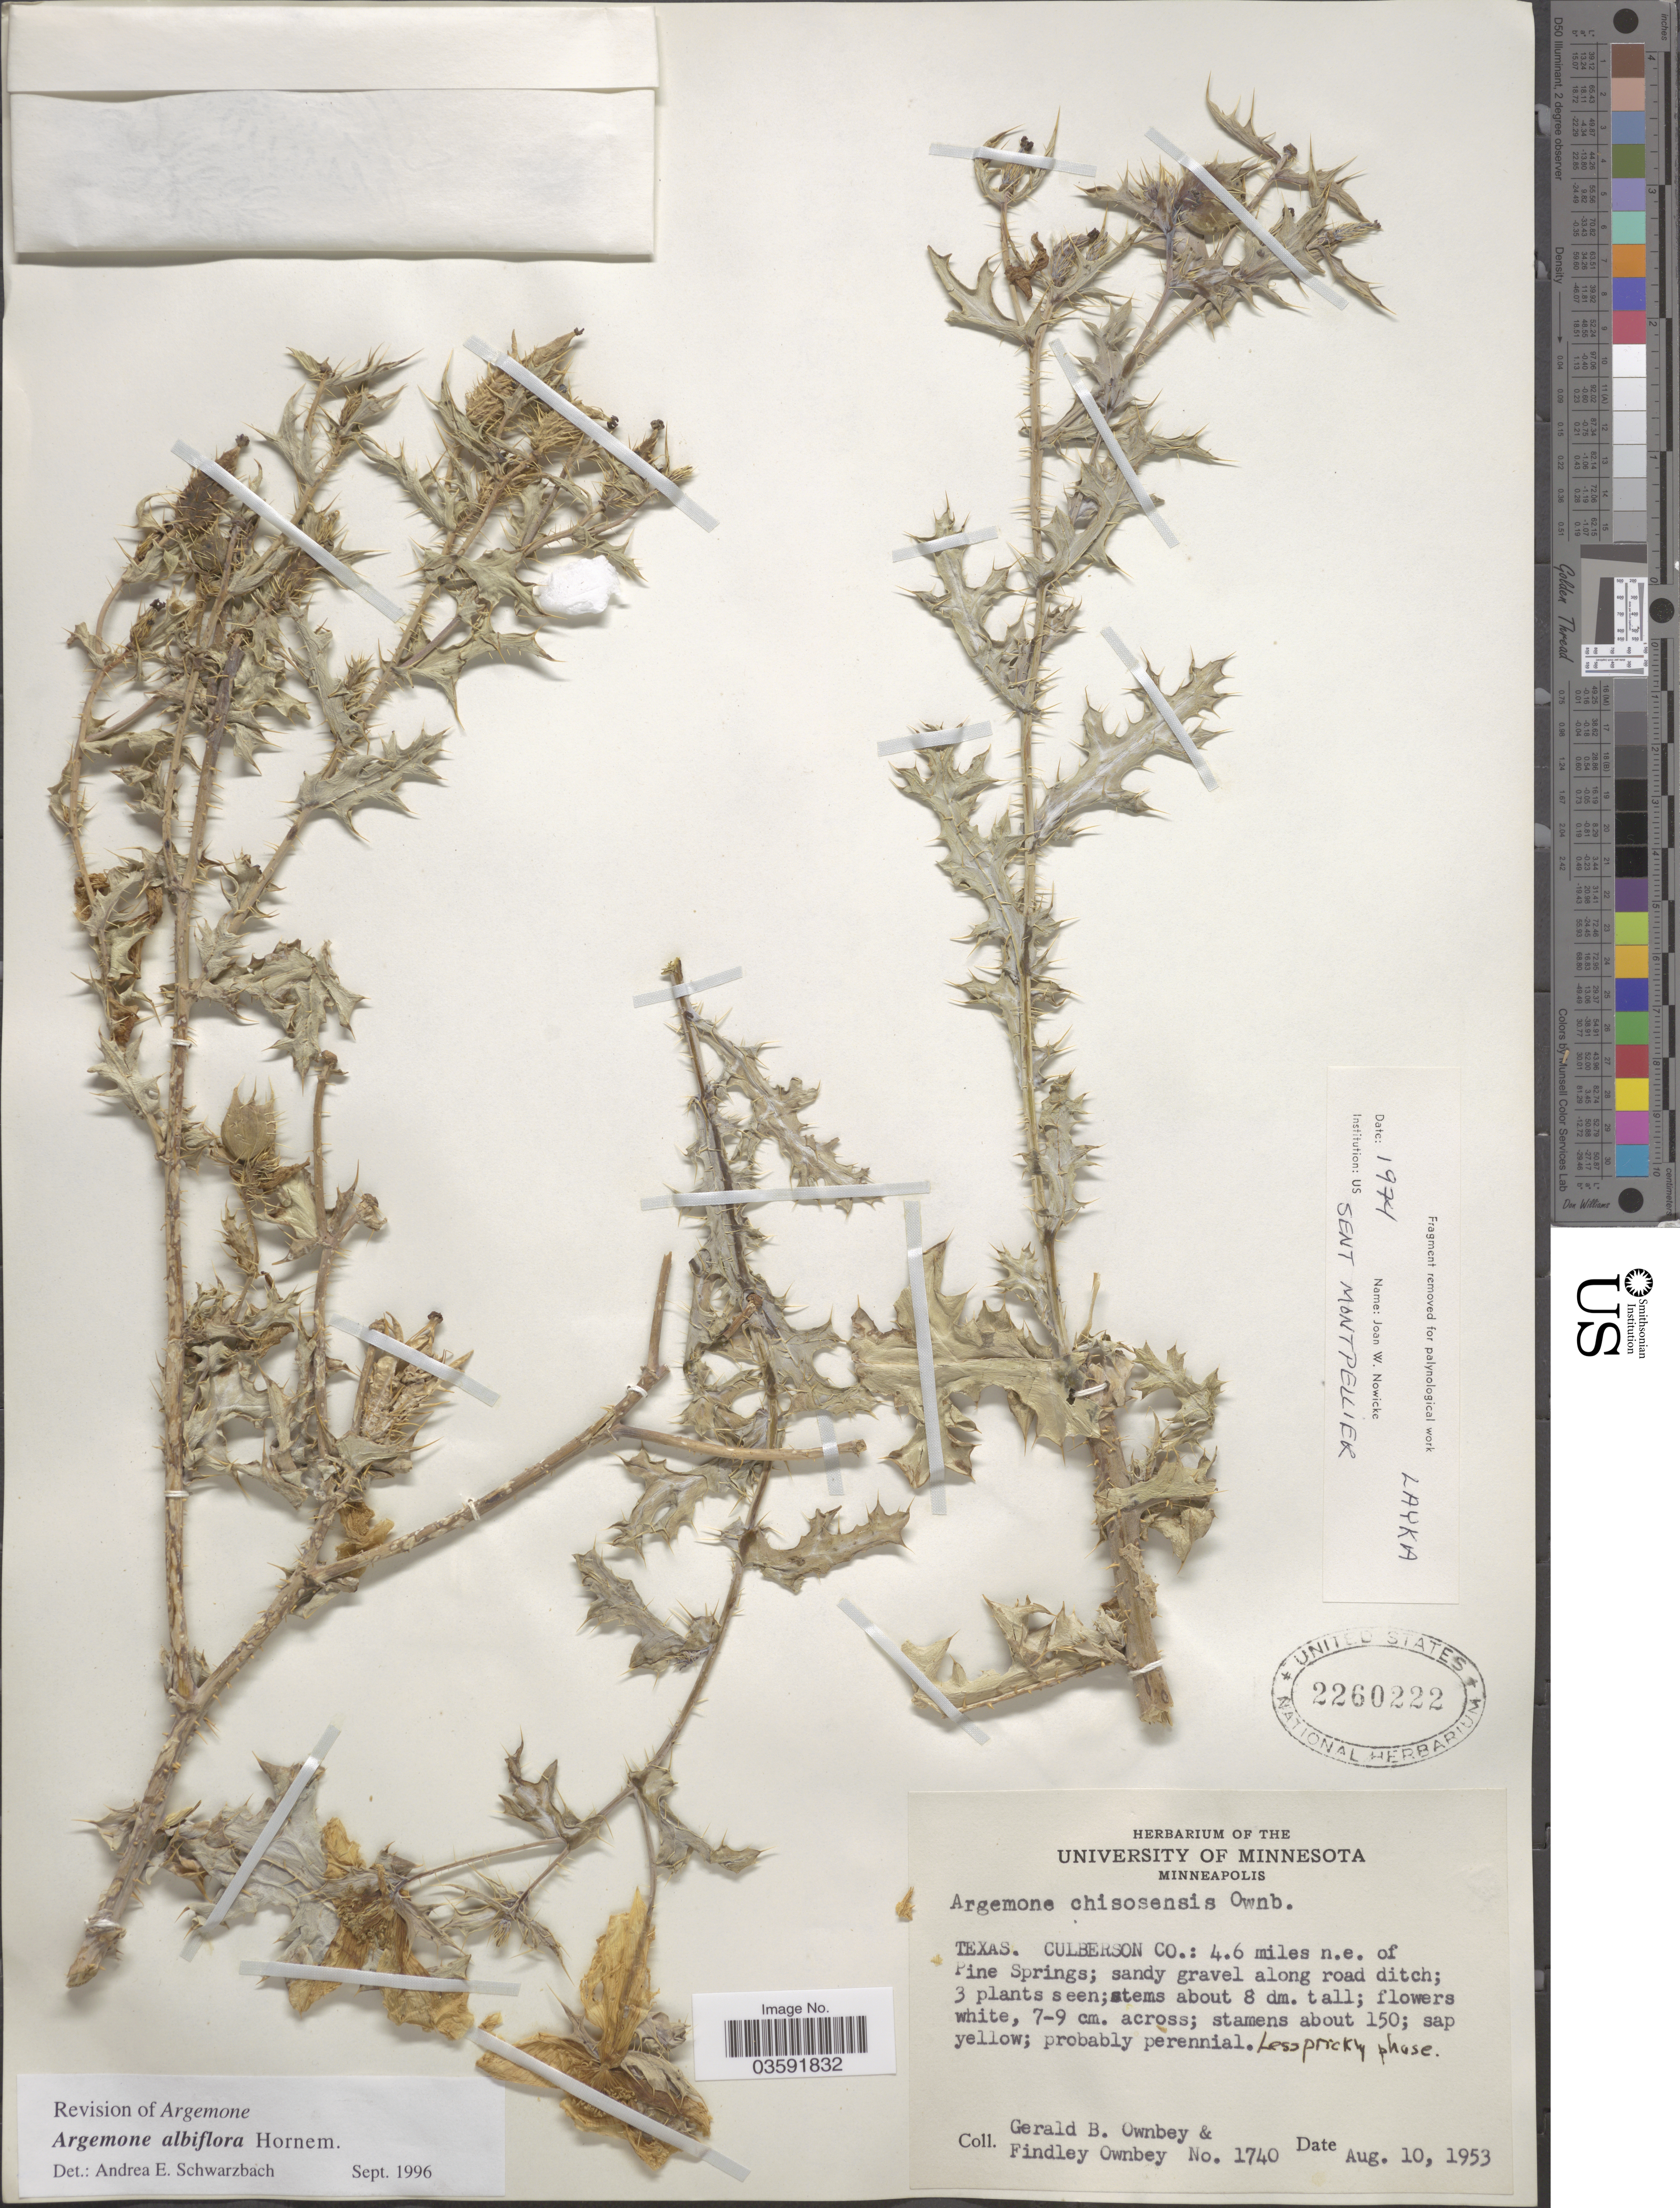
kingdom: Plantae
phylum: Tracheophyta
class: Magnoliopsida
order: Ranunculales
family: Papaveraceae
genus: Argemone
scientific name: Argemone albiflora subsp. albiflora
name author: Hornem.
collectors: G. B. Ownbey & F. Ownbey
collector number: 1740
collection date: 1953-08-10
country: United States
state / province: Texas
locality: Culberson Co.: 4.6 miles n.e. of Pine Springs.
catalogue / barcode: US 2260222